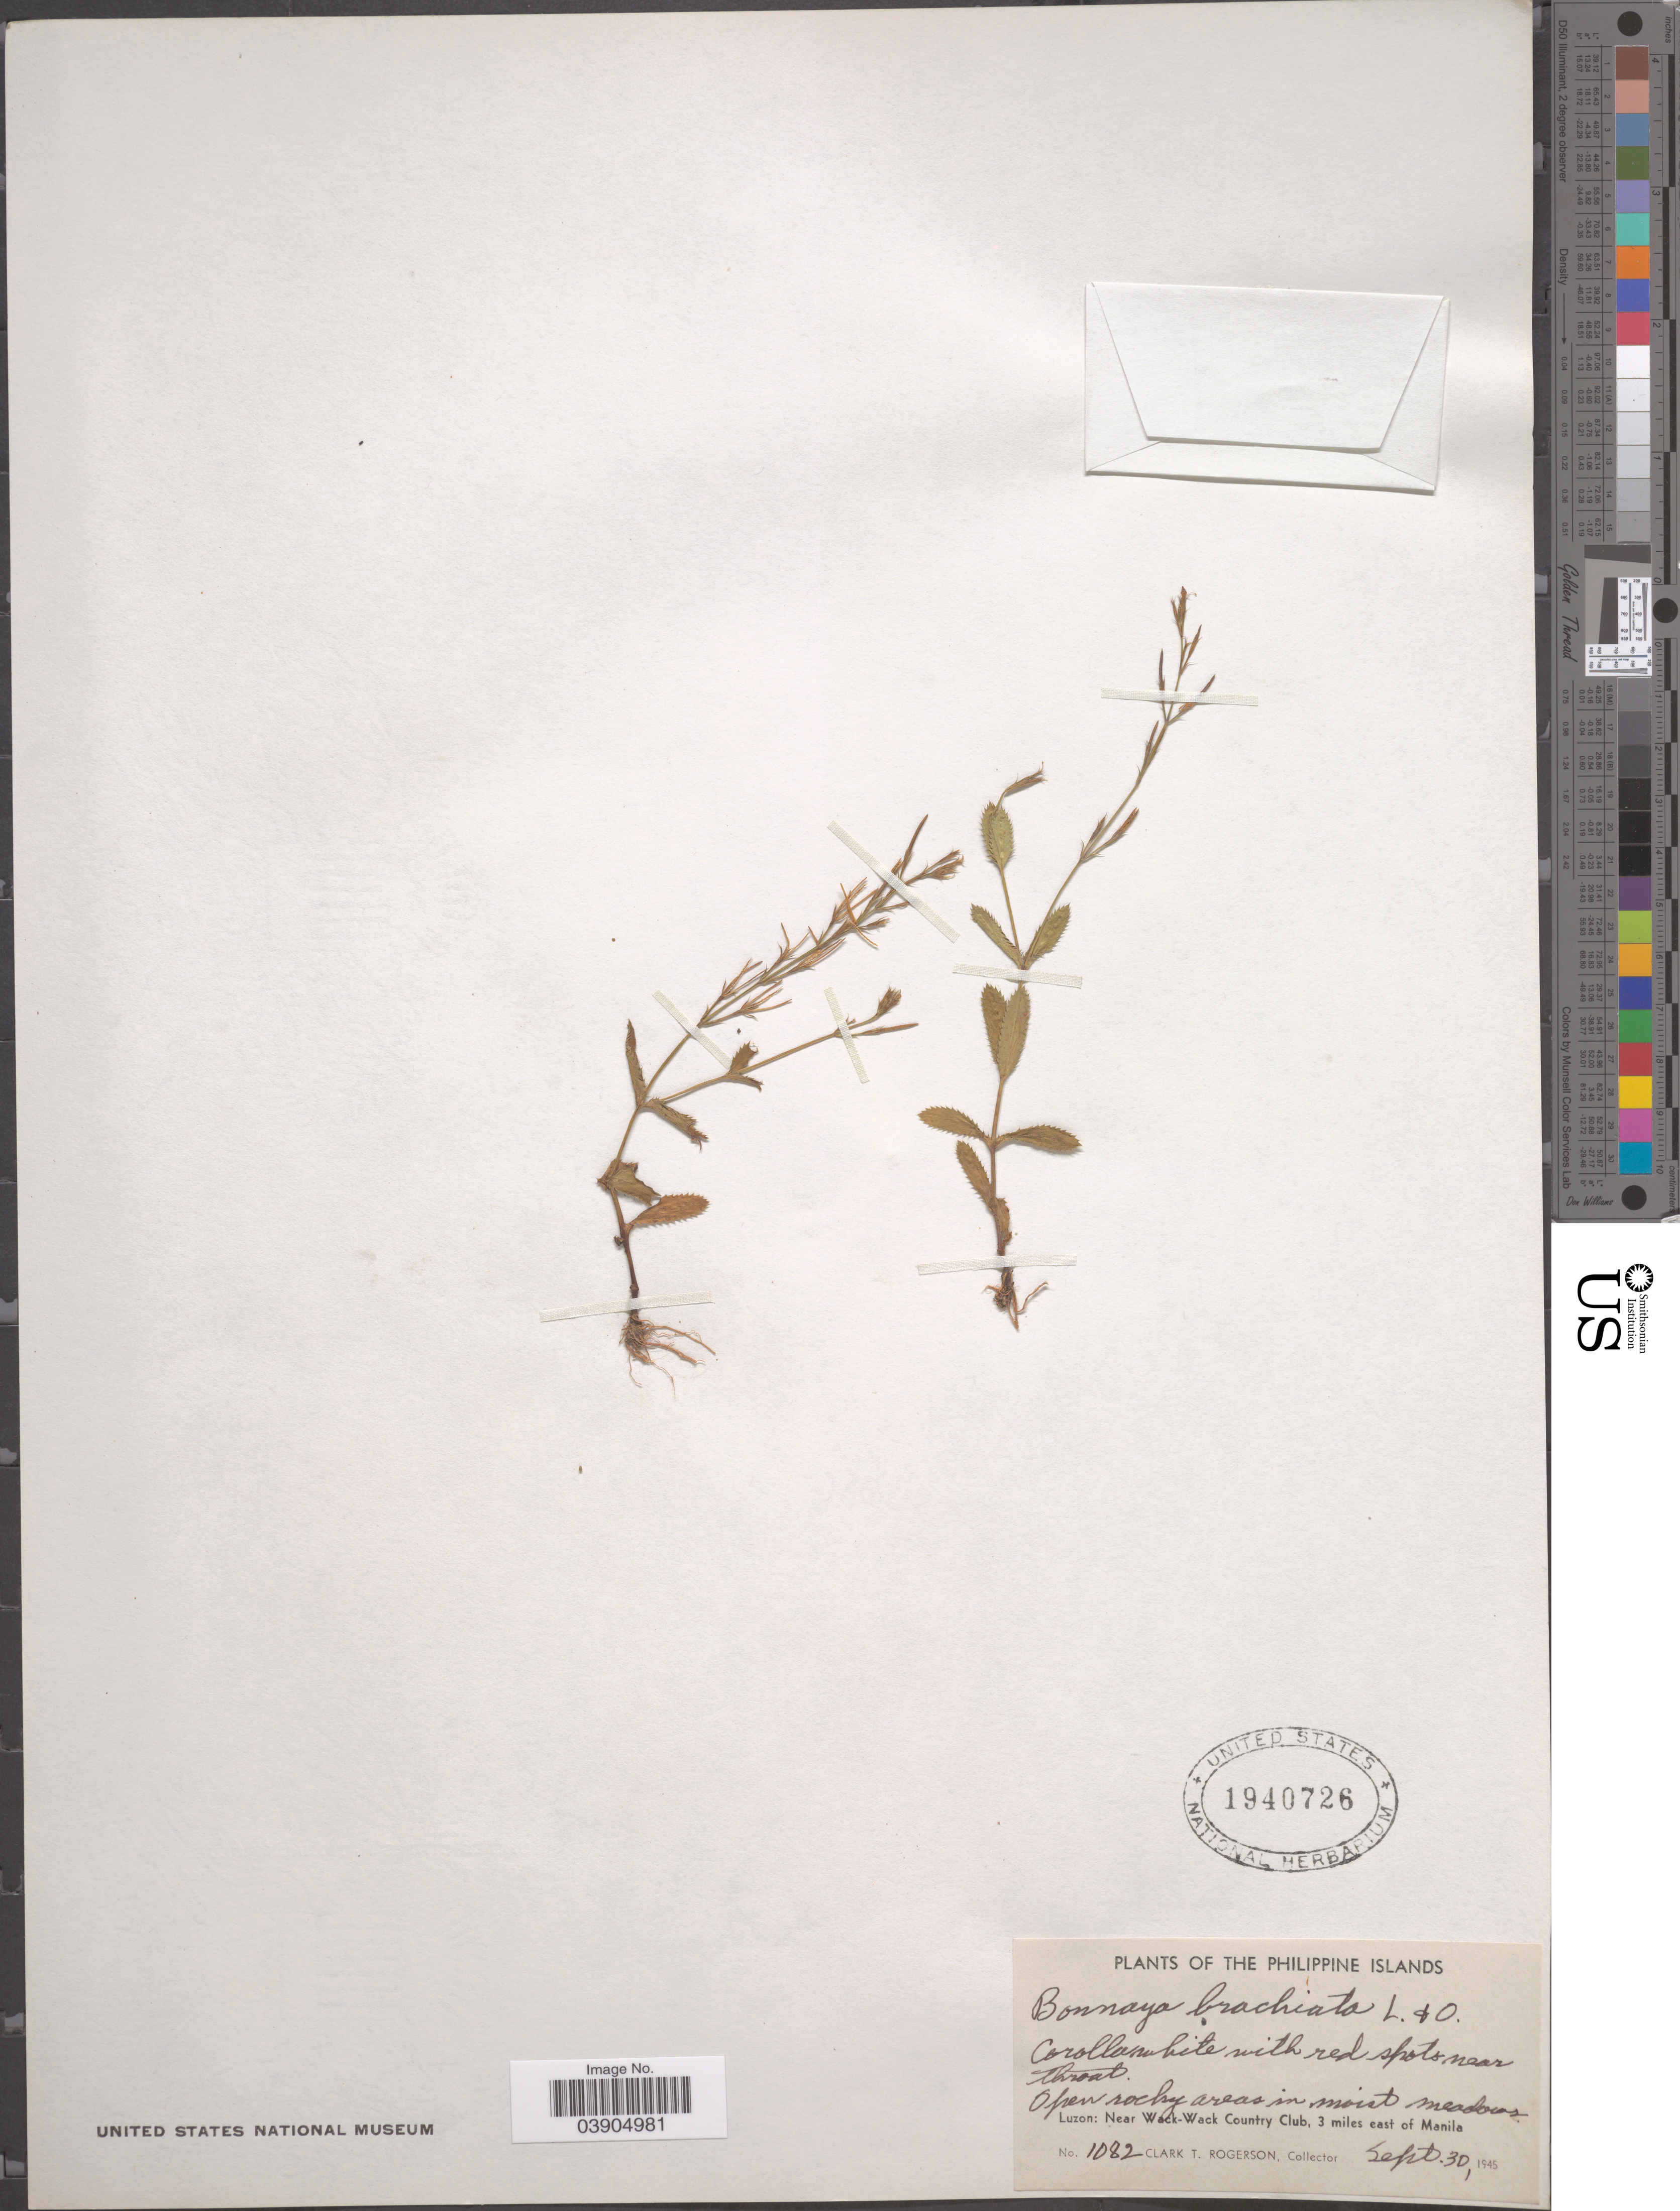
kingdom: Plantae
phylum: Tracheophyta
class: Magnoliopsida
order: Lamiales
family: Linderniaceae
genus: Lindernia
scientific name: Lindernia ciliata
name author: (Colsm.) Pennell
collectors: C. Rogerson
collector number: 1082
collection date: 1945-09-30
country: Philippines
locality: Luzon: Near Wack-Wack Country Club, 3 miles east of Manila.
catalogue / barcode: US 1940726